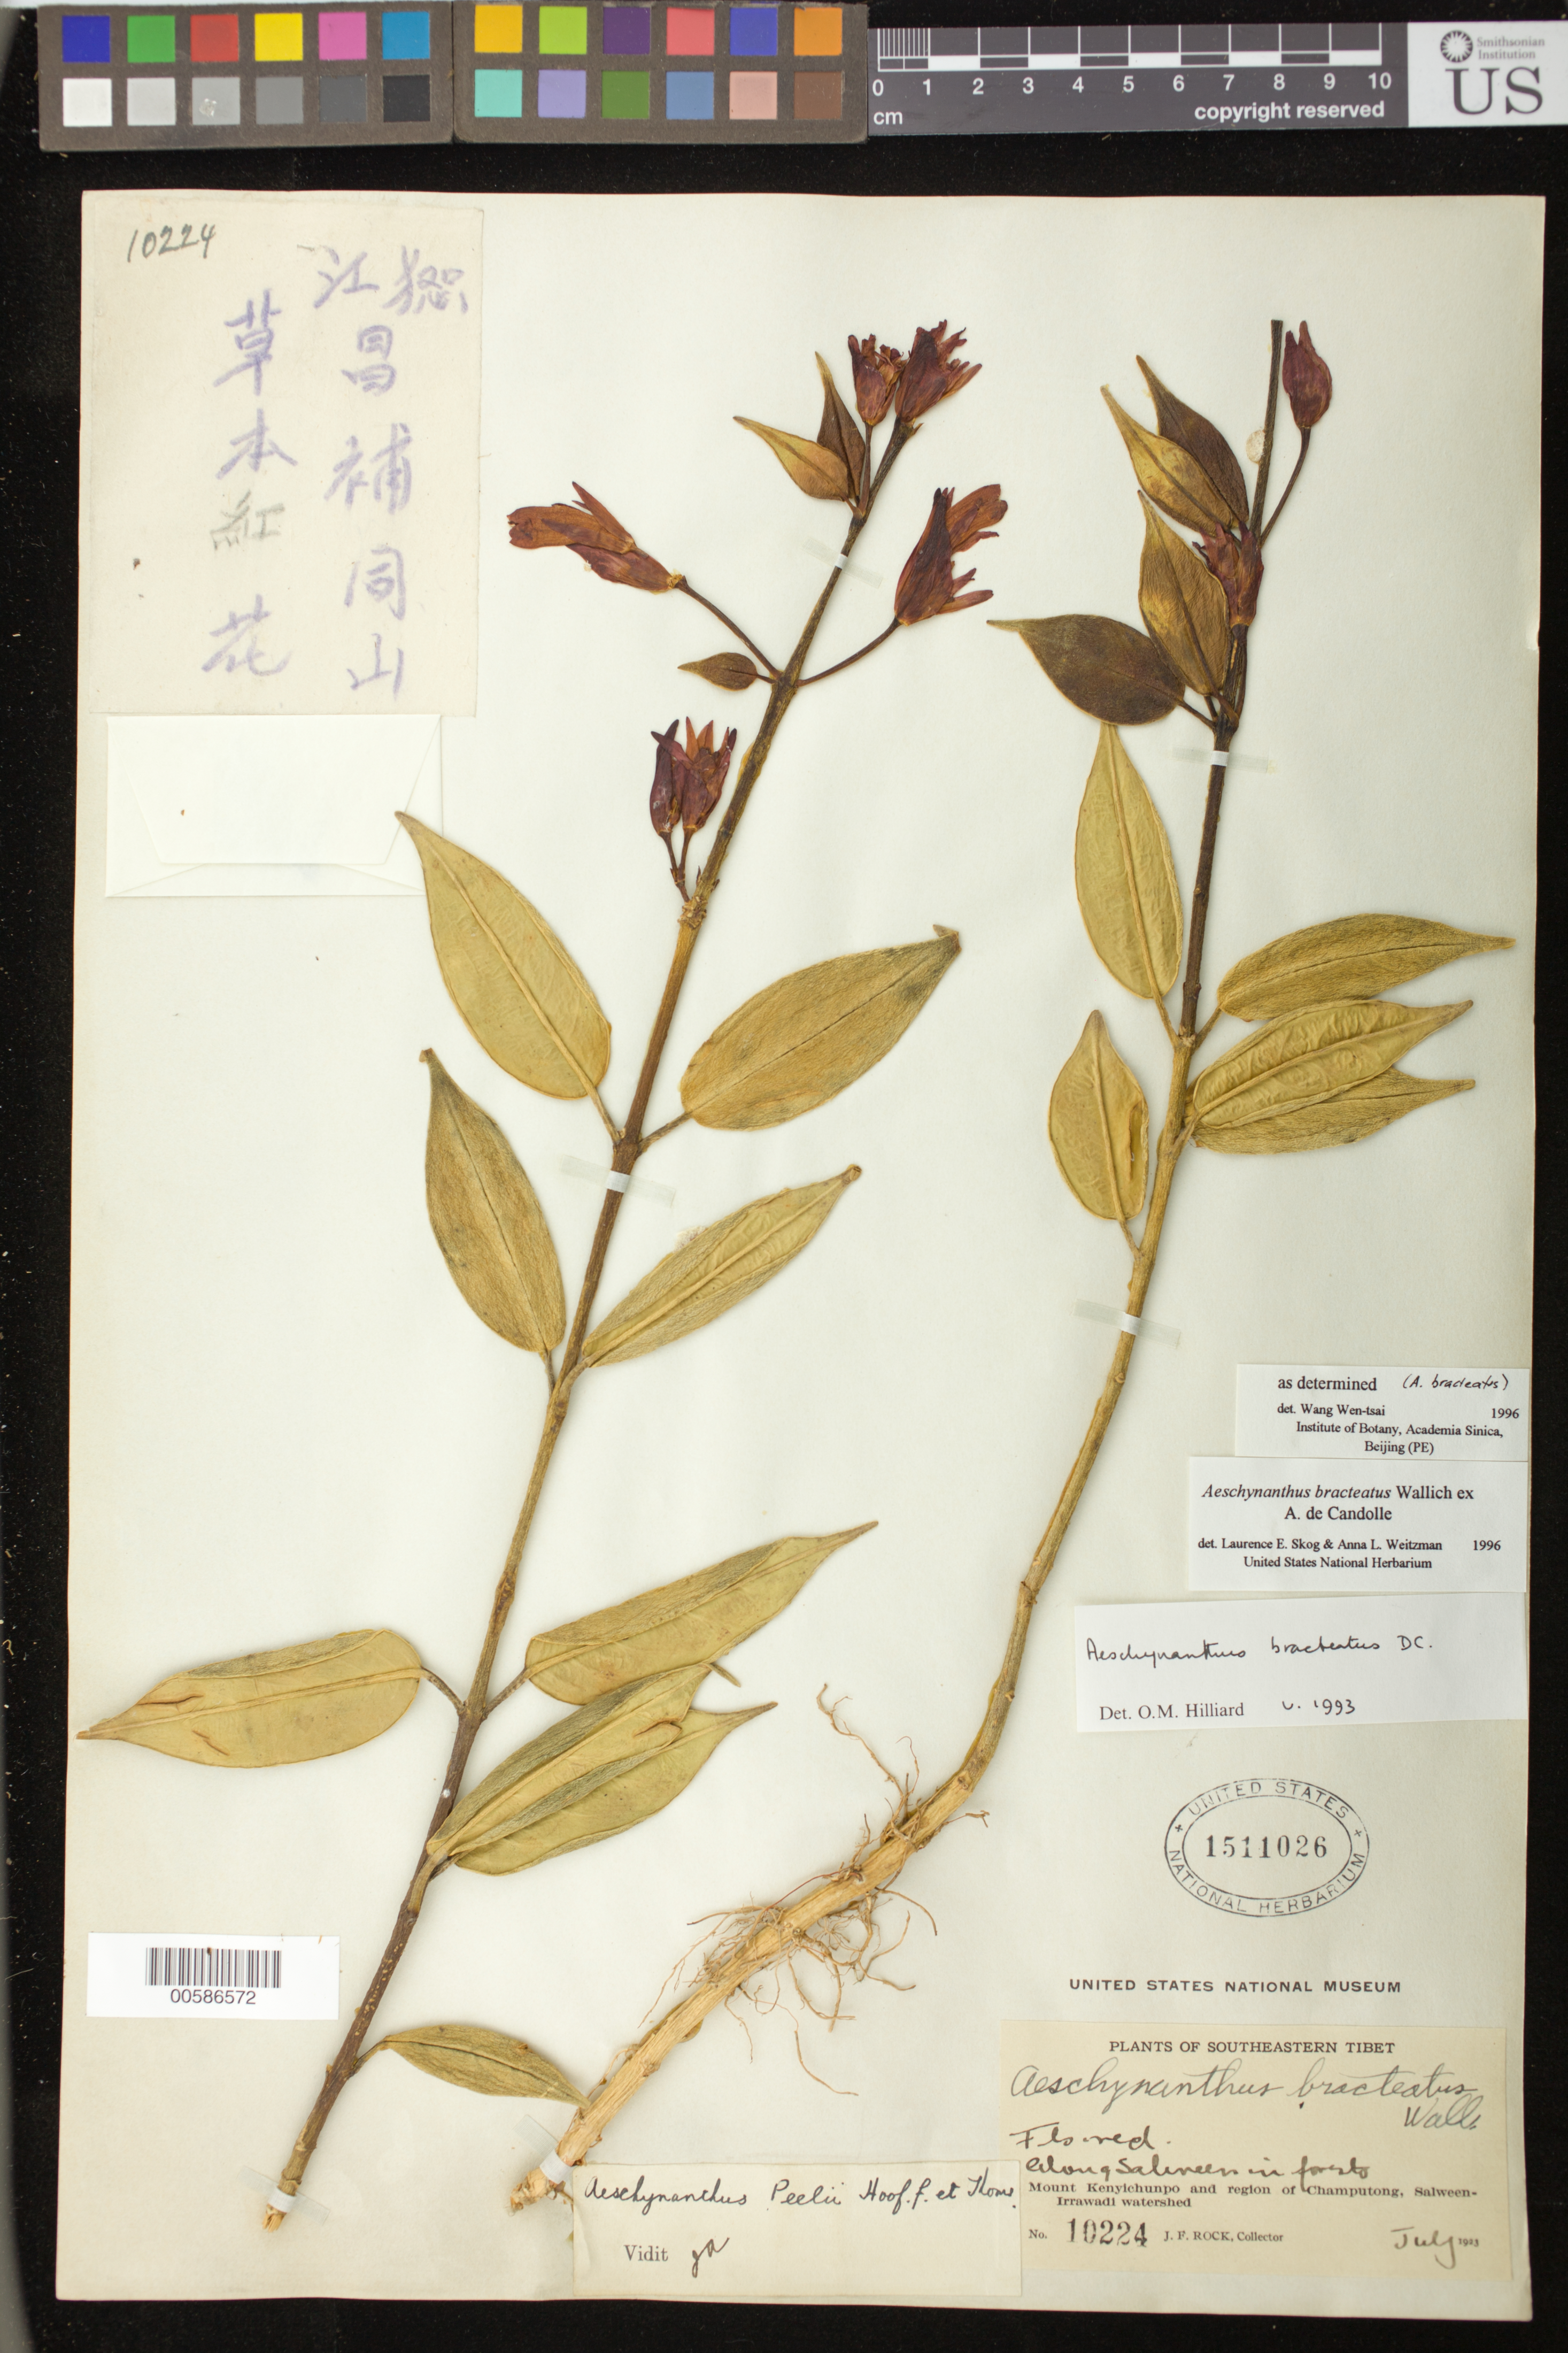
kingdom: Plantae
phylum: Tracheophyta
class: Magnoliopsida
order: Lamiales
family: Gesneriaceae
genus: Aeschynanthus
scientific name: Aeschynanthus bracteatus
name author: Wall. ex DC.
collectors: J. F. Rock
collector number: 10224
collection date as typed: Jul 1923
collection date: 1923-07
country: China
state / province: Xizang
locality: Mount kenyichunpo, champutong, salween-irrawadi watershed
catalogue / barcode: US 1511026